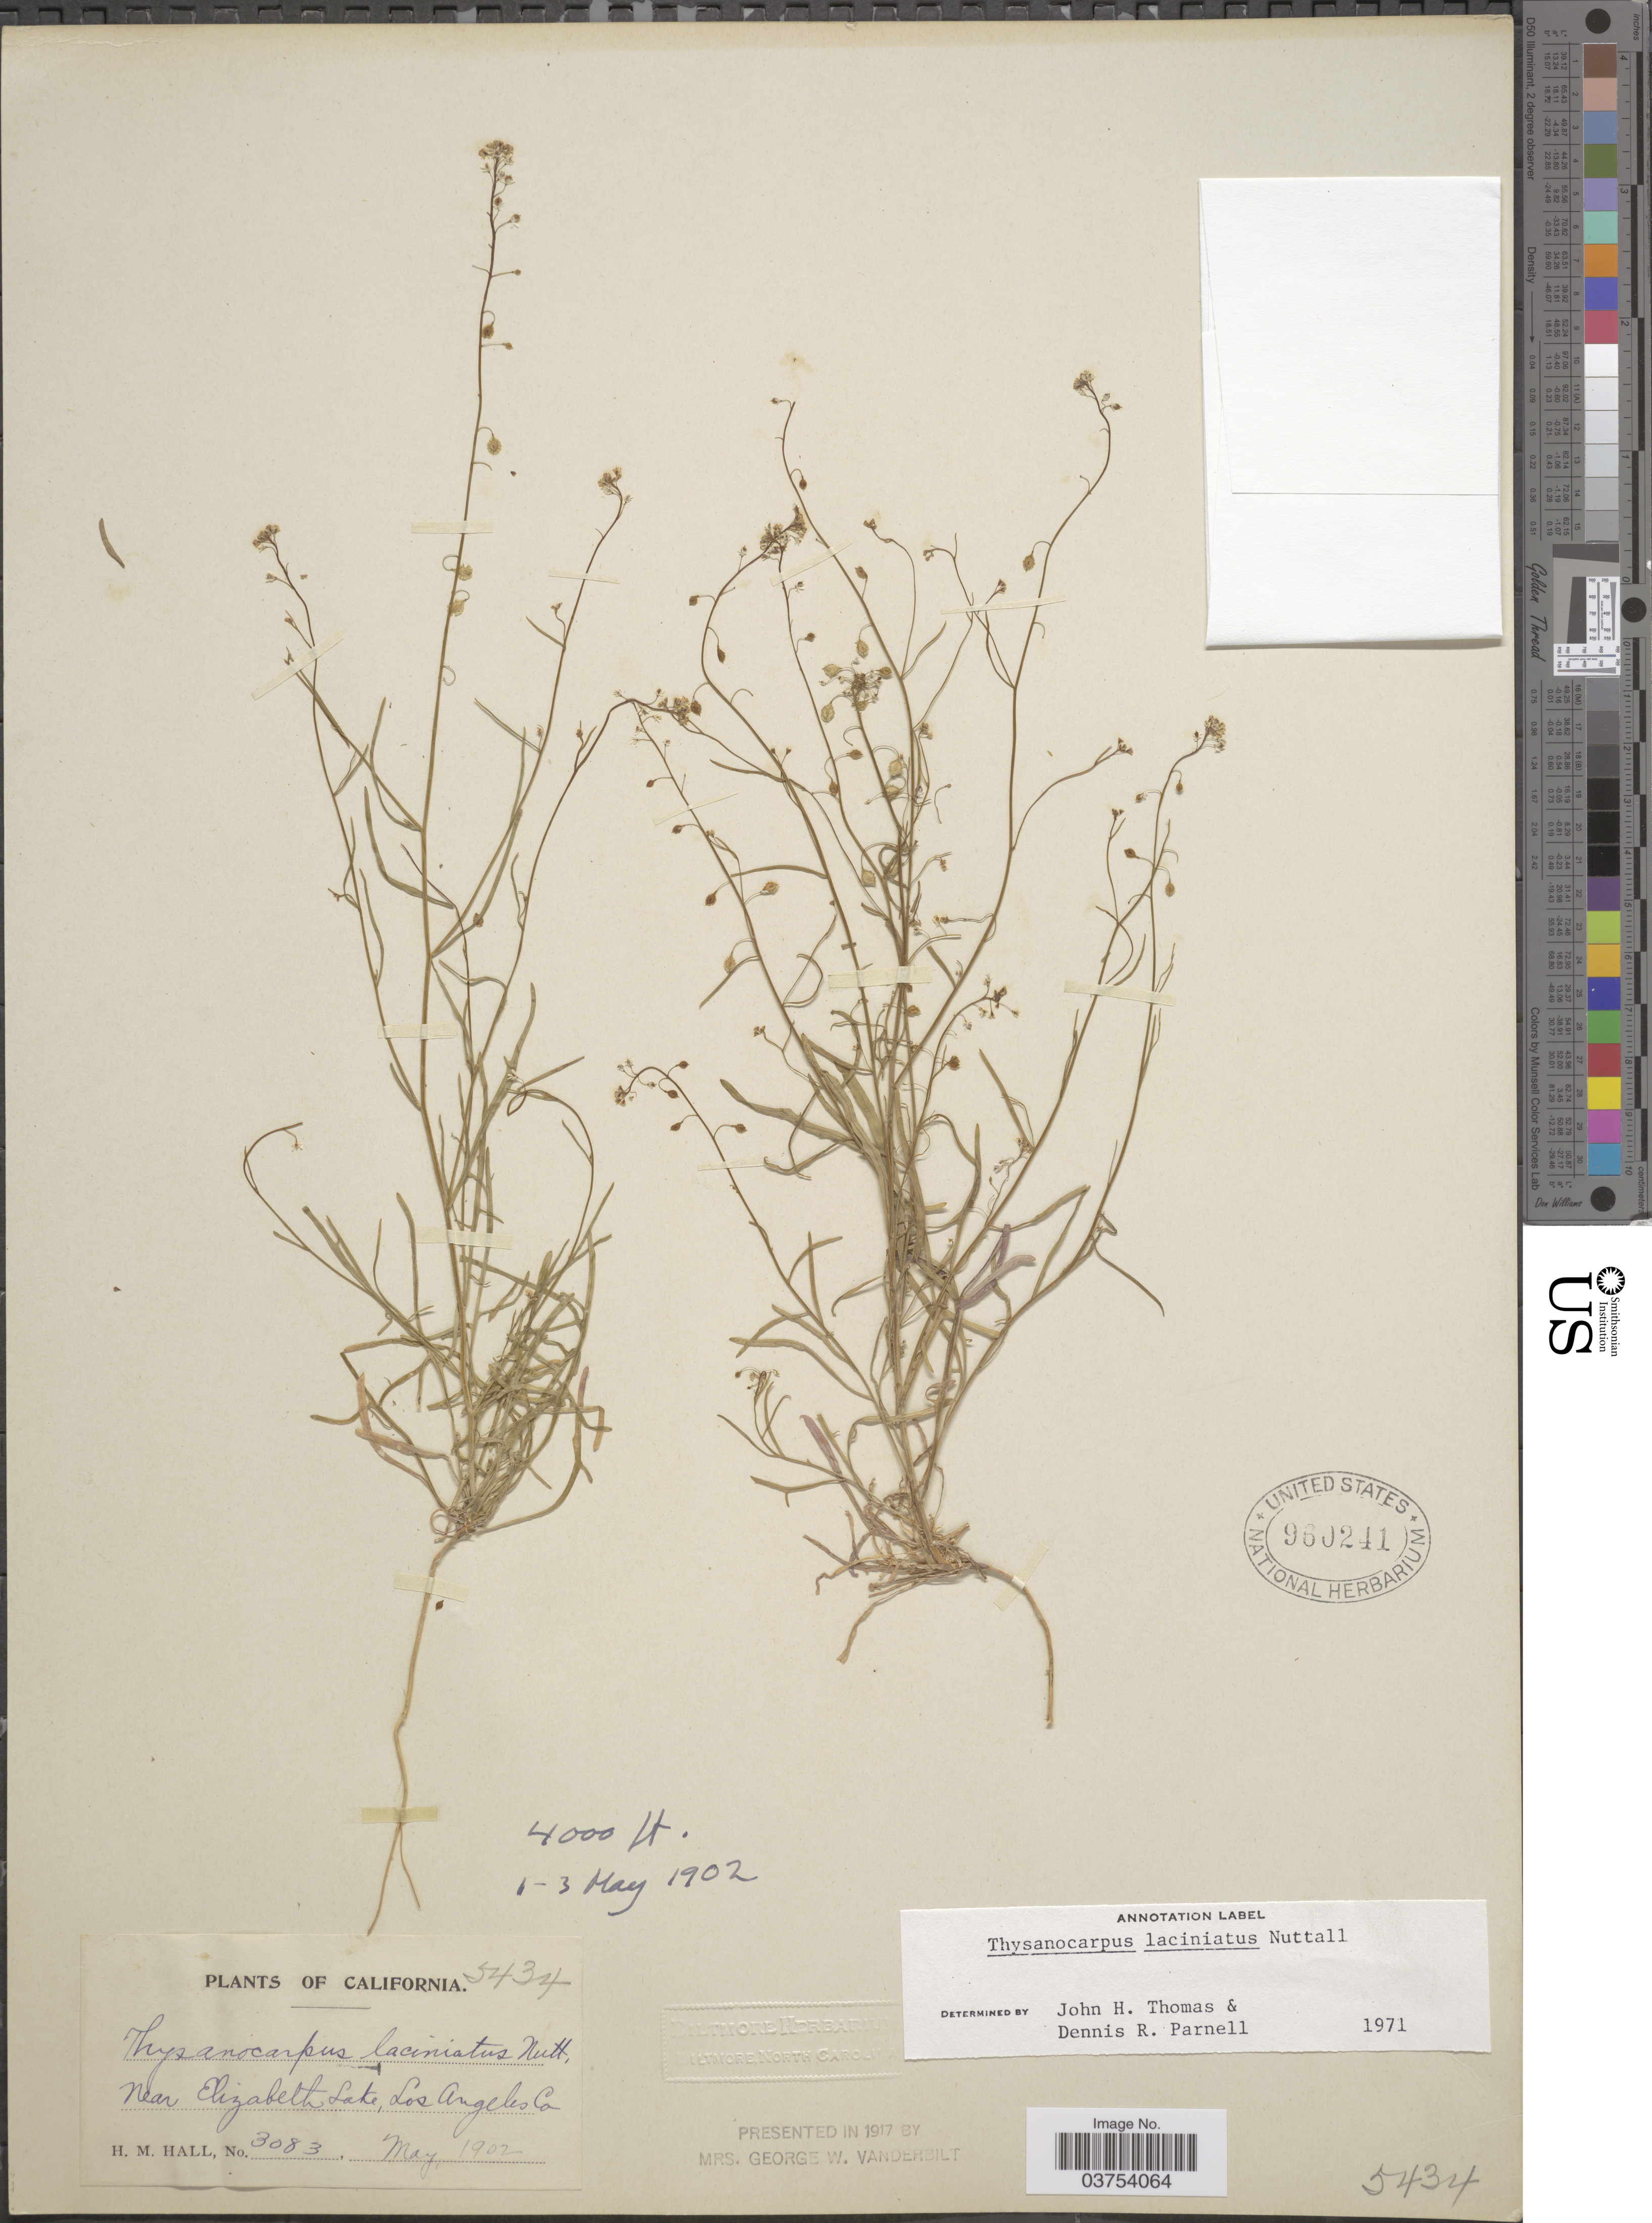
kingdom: Plantae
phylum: Tracheophyta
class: Magnoliopsida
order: Brassicales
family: Brassicaceae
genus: Thysanocarpus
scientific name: Thysanocarpus laciniatus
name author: Nutt. in Torr. & A. Gray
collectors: H. M. Hall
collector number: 5434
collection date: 1902-05-01/1902-05-03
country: United States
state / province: California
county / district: Los Angeles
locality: Near Elizabeth Lake, Los Angeles Co.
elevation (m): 1219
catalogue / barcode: US 960241